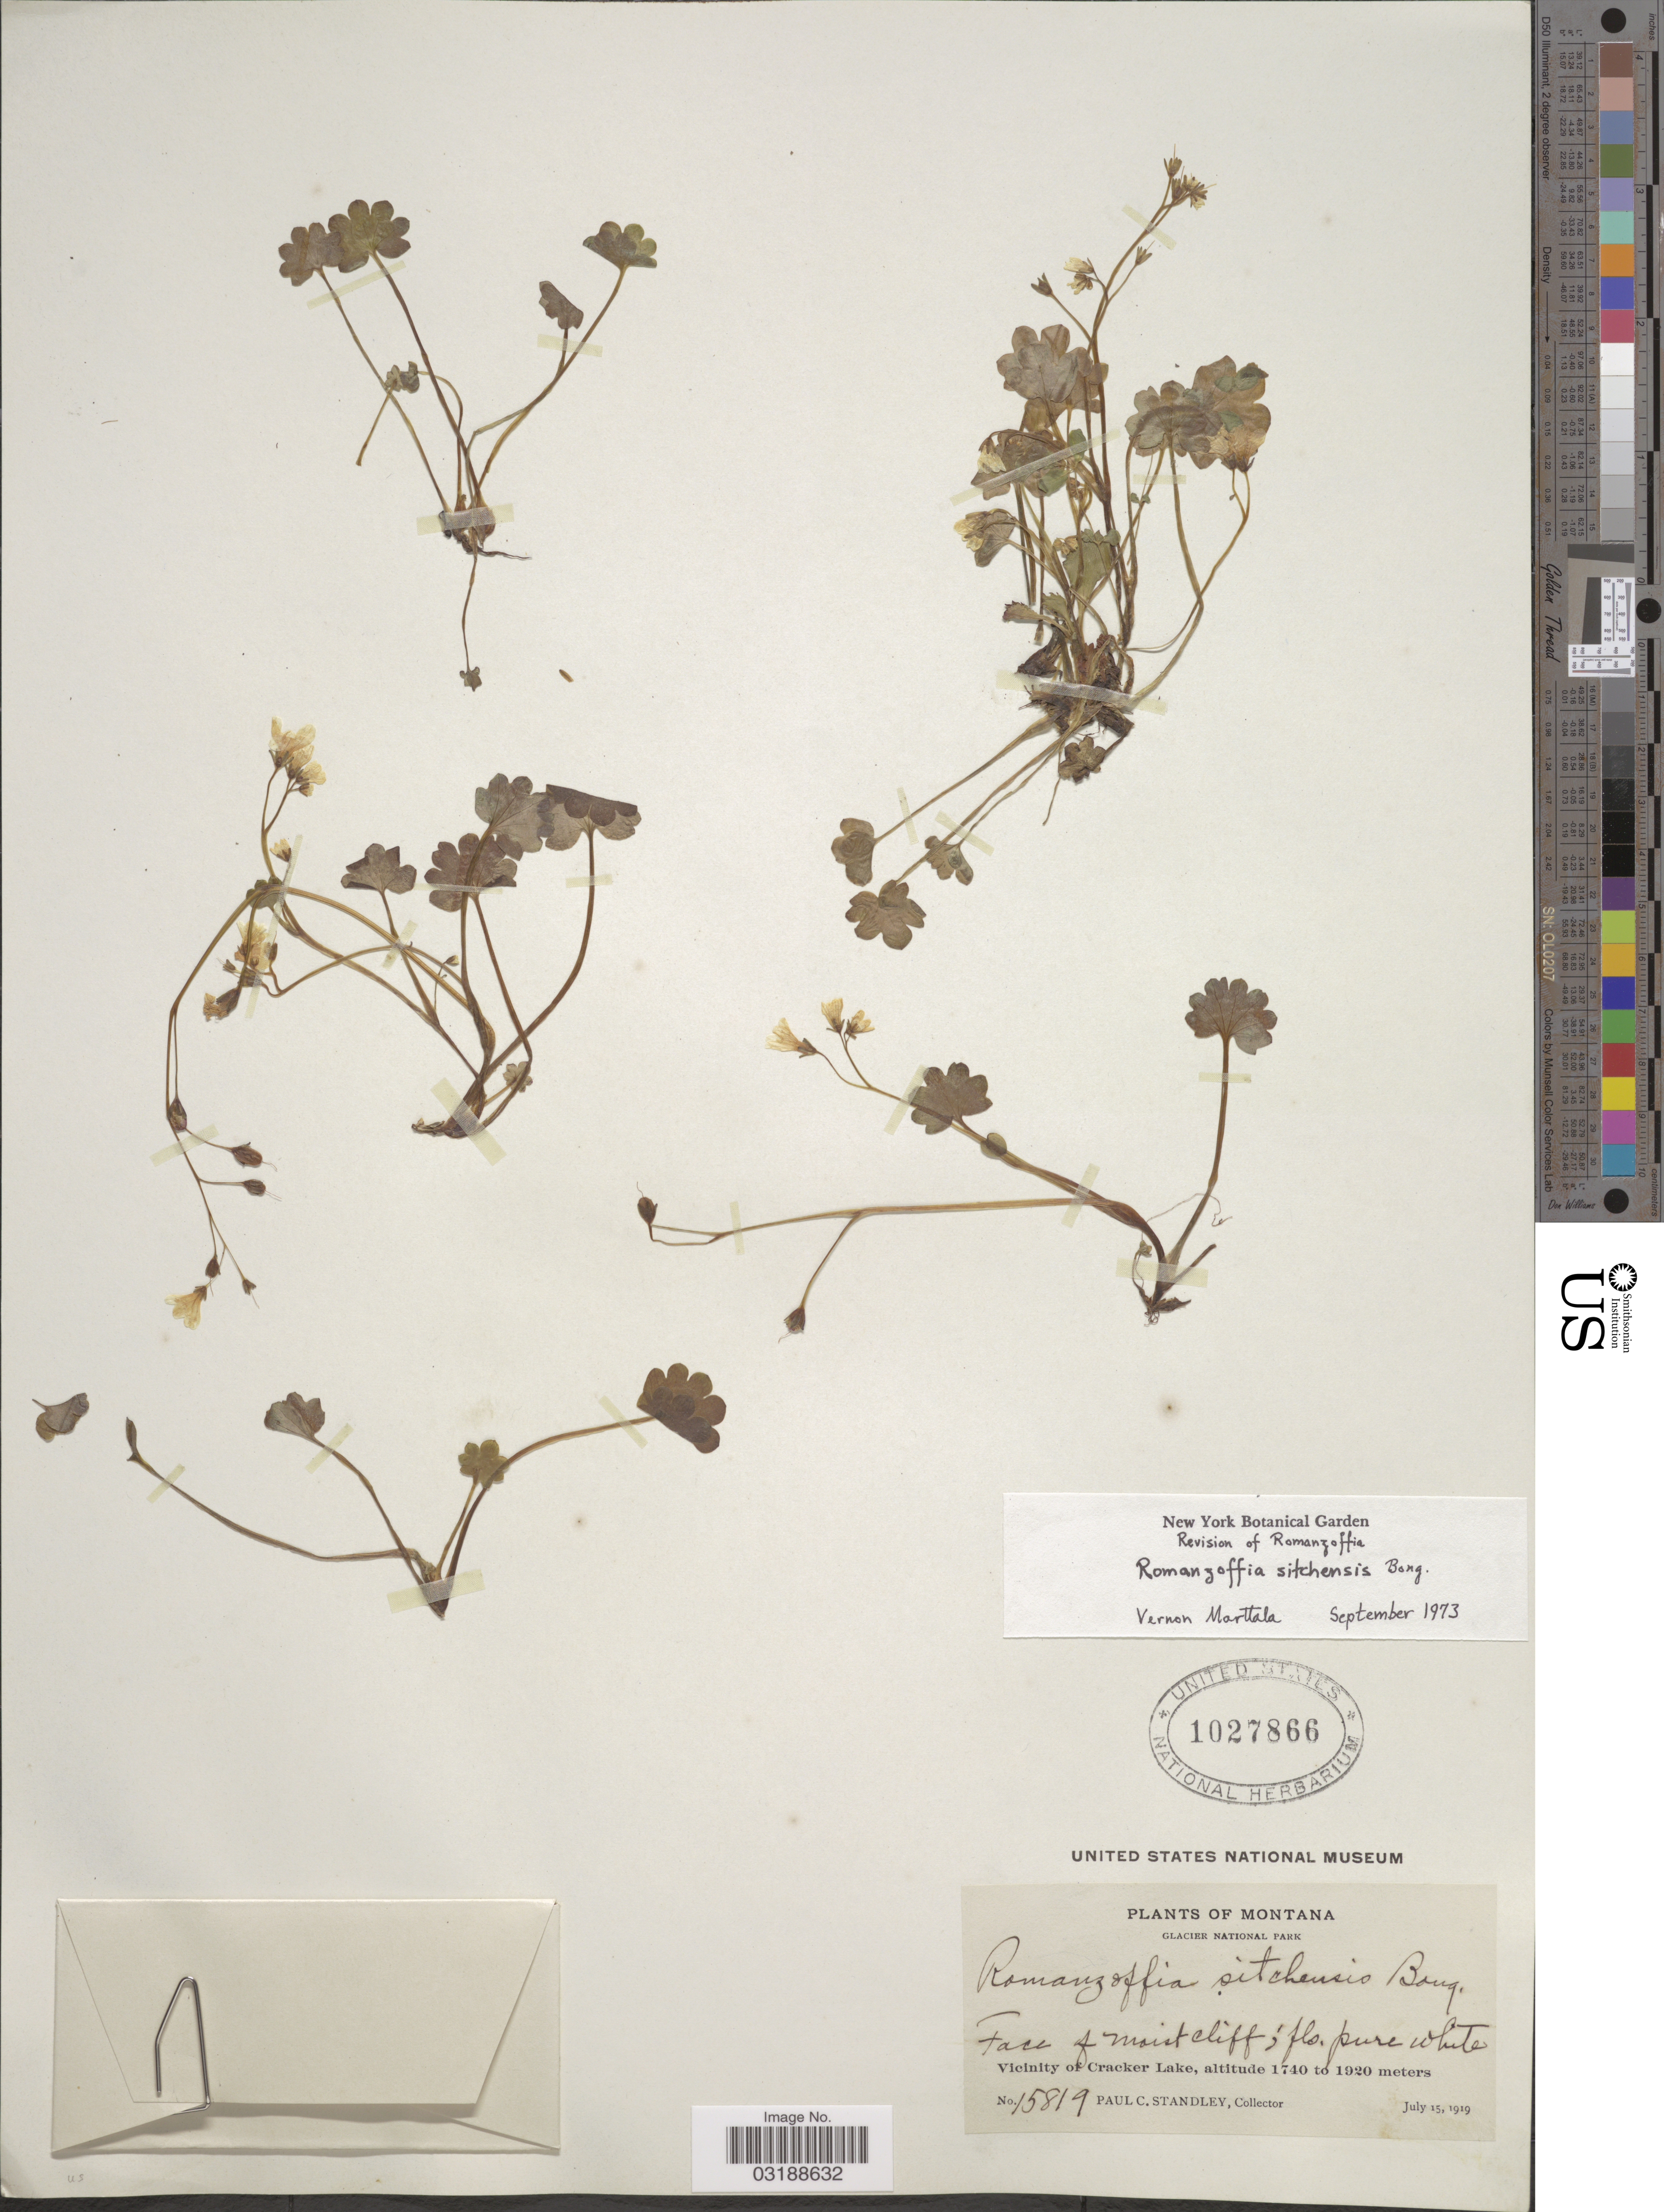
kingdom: Plantae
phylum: Tracheophyta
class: Magnoliopsida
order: Boraginales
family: Hydrophyllaceae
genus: Romanzoffia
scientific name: Romanzoffia sitchensis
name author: Bong.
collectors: P. C. Standley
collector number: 15819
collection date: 1919-07-15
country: United States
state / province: Montana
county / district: Glacier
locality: Glacier National Park, Vicinity of Cracker Lake.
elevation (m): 1740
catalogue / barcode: US 1027866